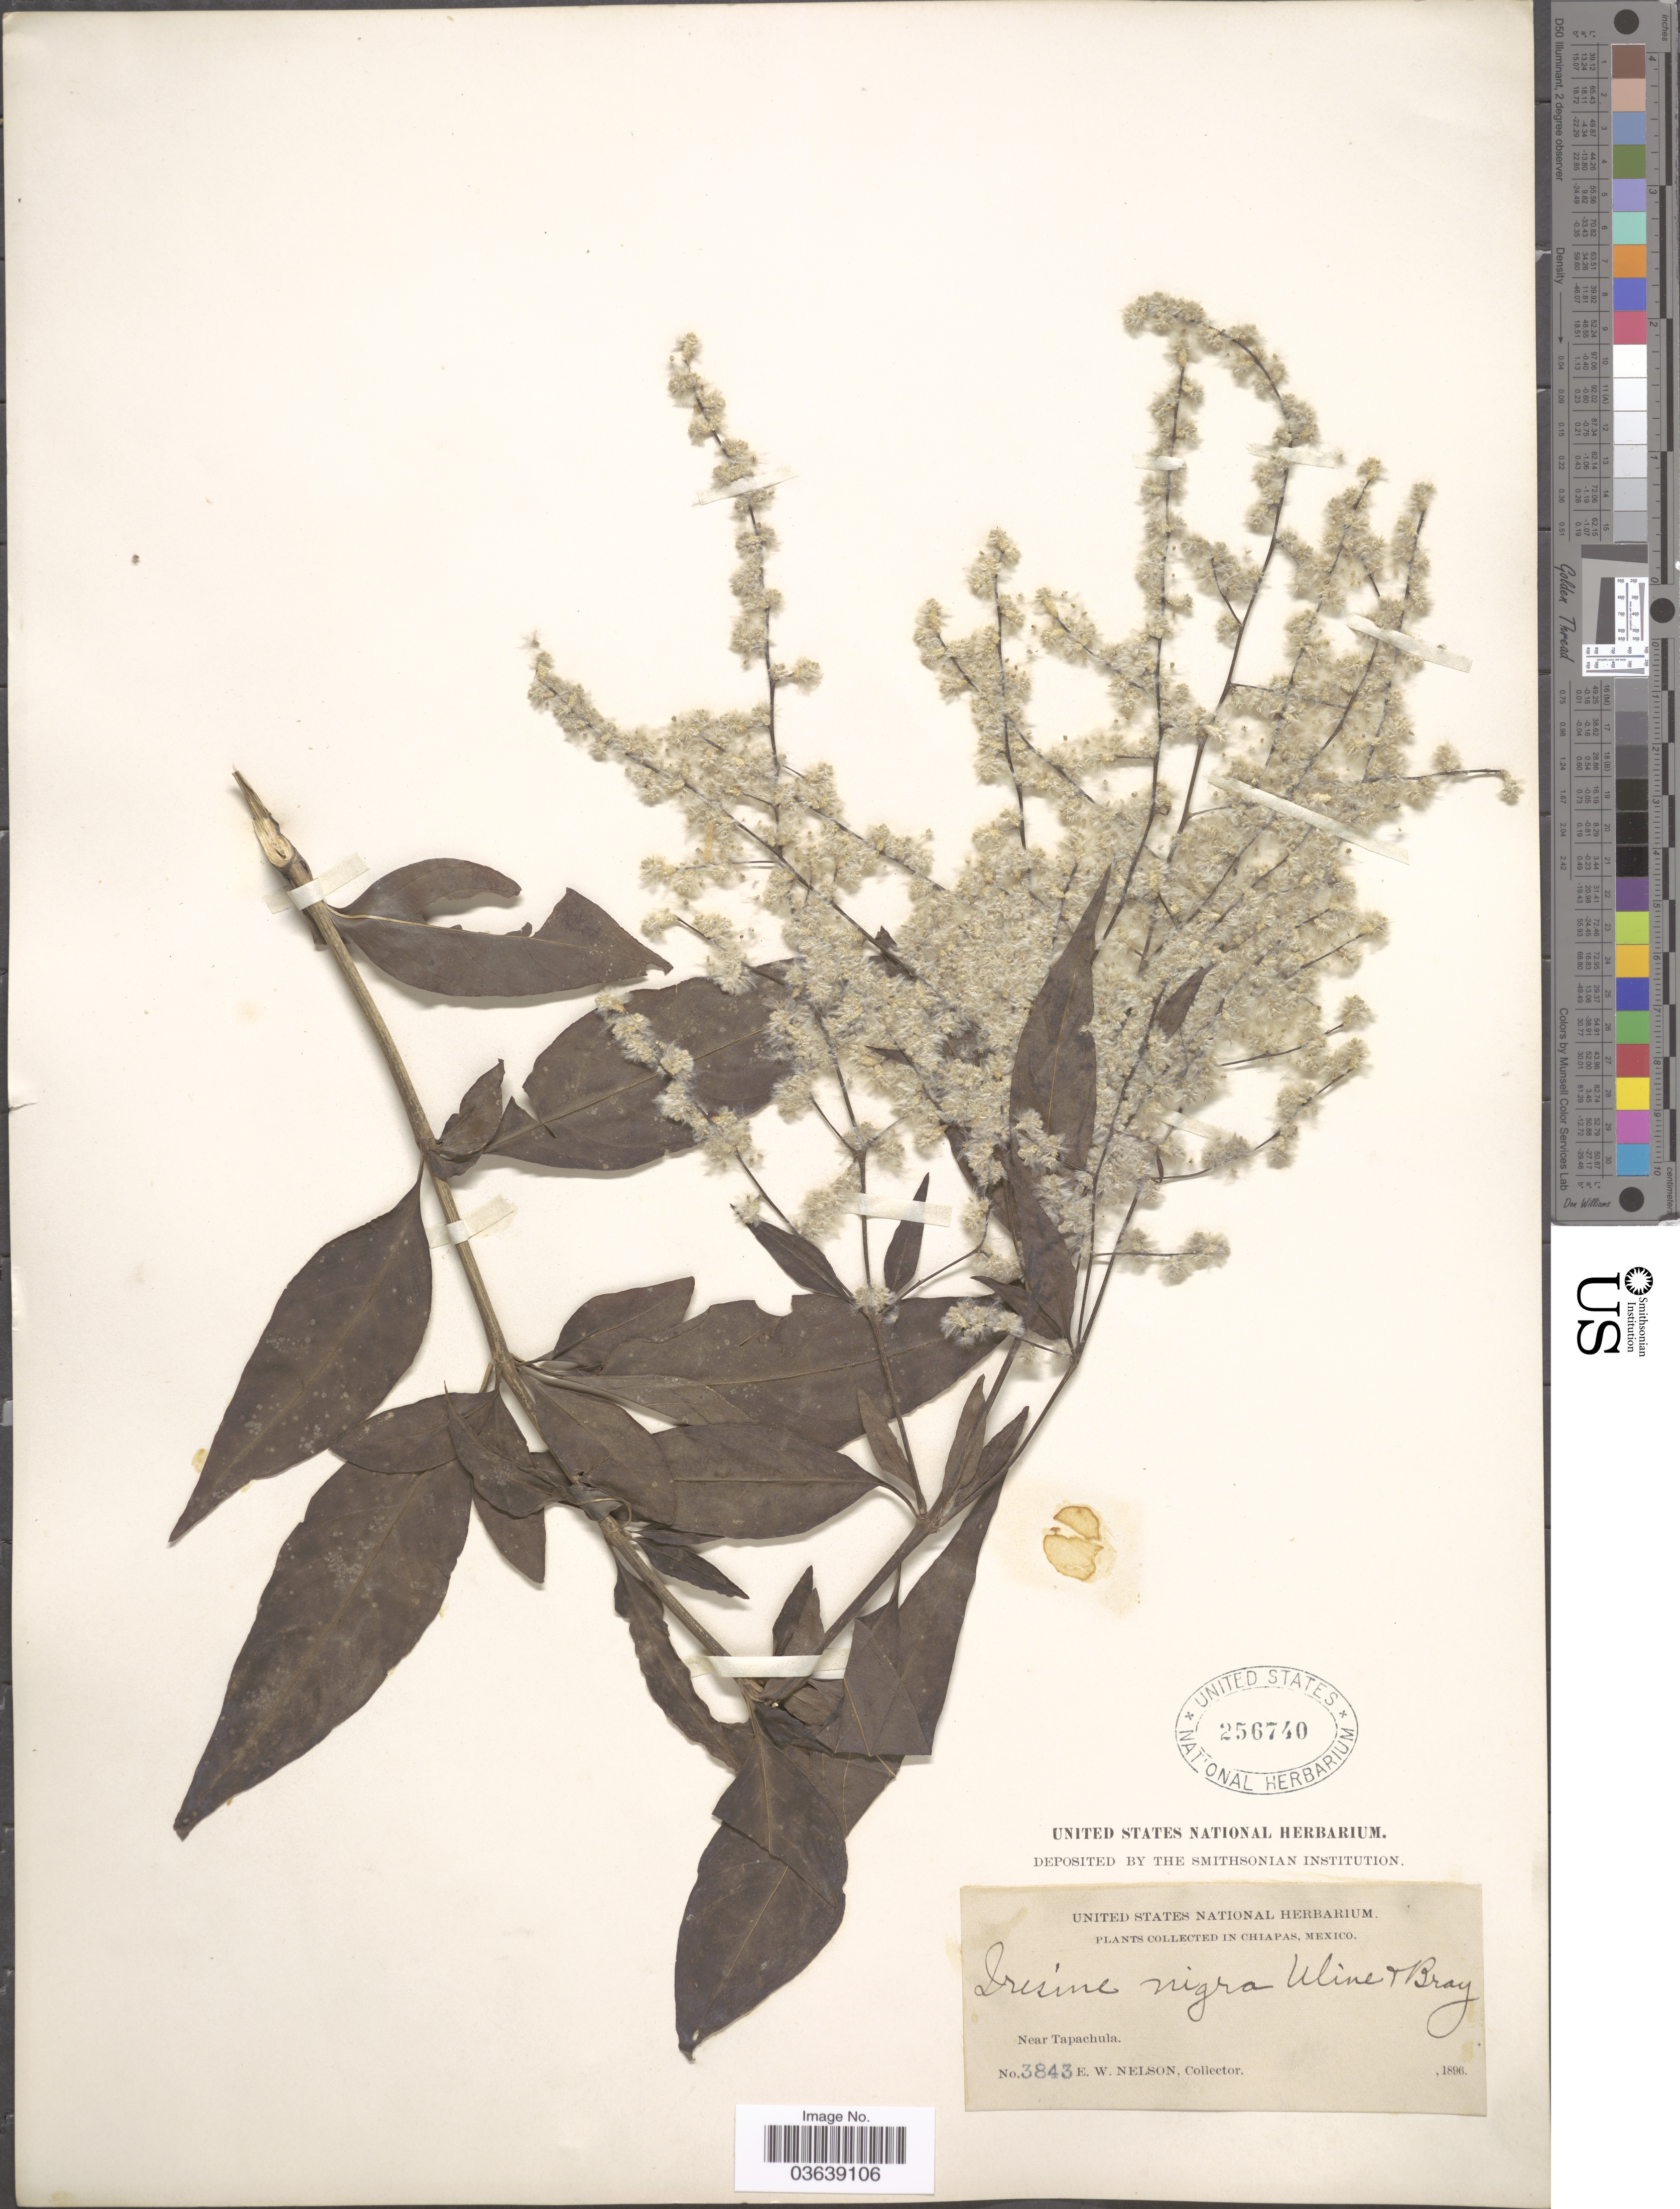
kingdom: Plantae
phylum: Tracheophyta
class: Magnoliopsida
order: Caryophyllales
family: Amaranthaceae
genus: Iresine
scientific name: Iresine nigra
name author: Uline & W.L. Bray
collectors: E. W. Nelson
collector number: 3843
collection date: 1896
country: Mexico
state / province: Chiapas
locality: Near Tapachula.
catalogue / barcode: US 256740